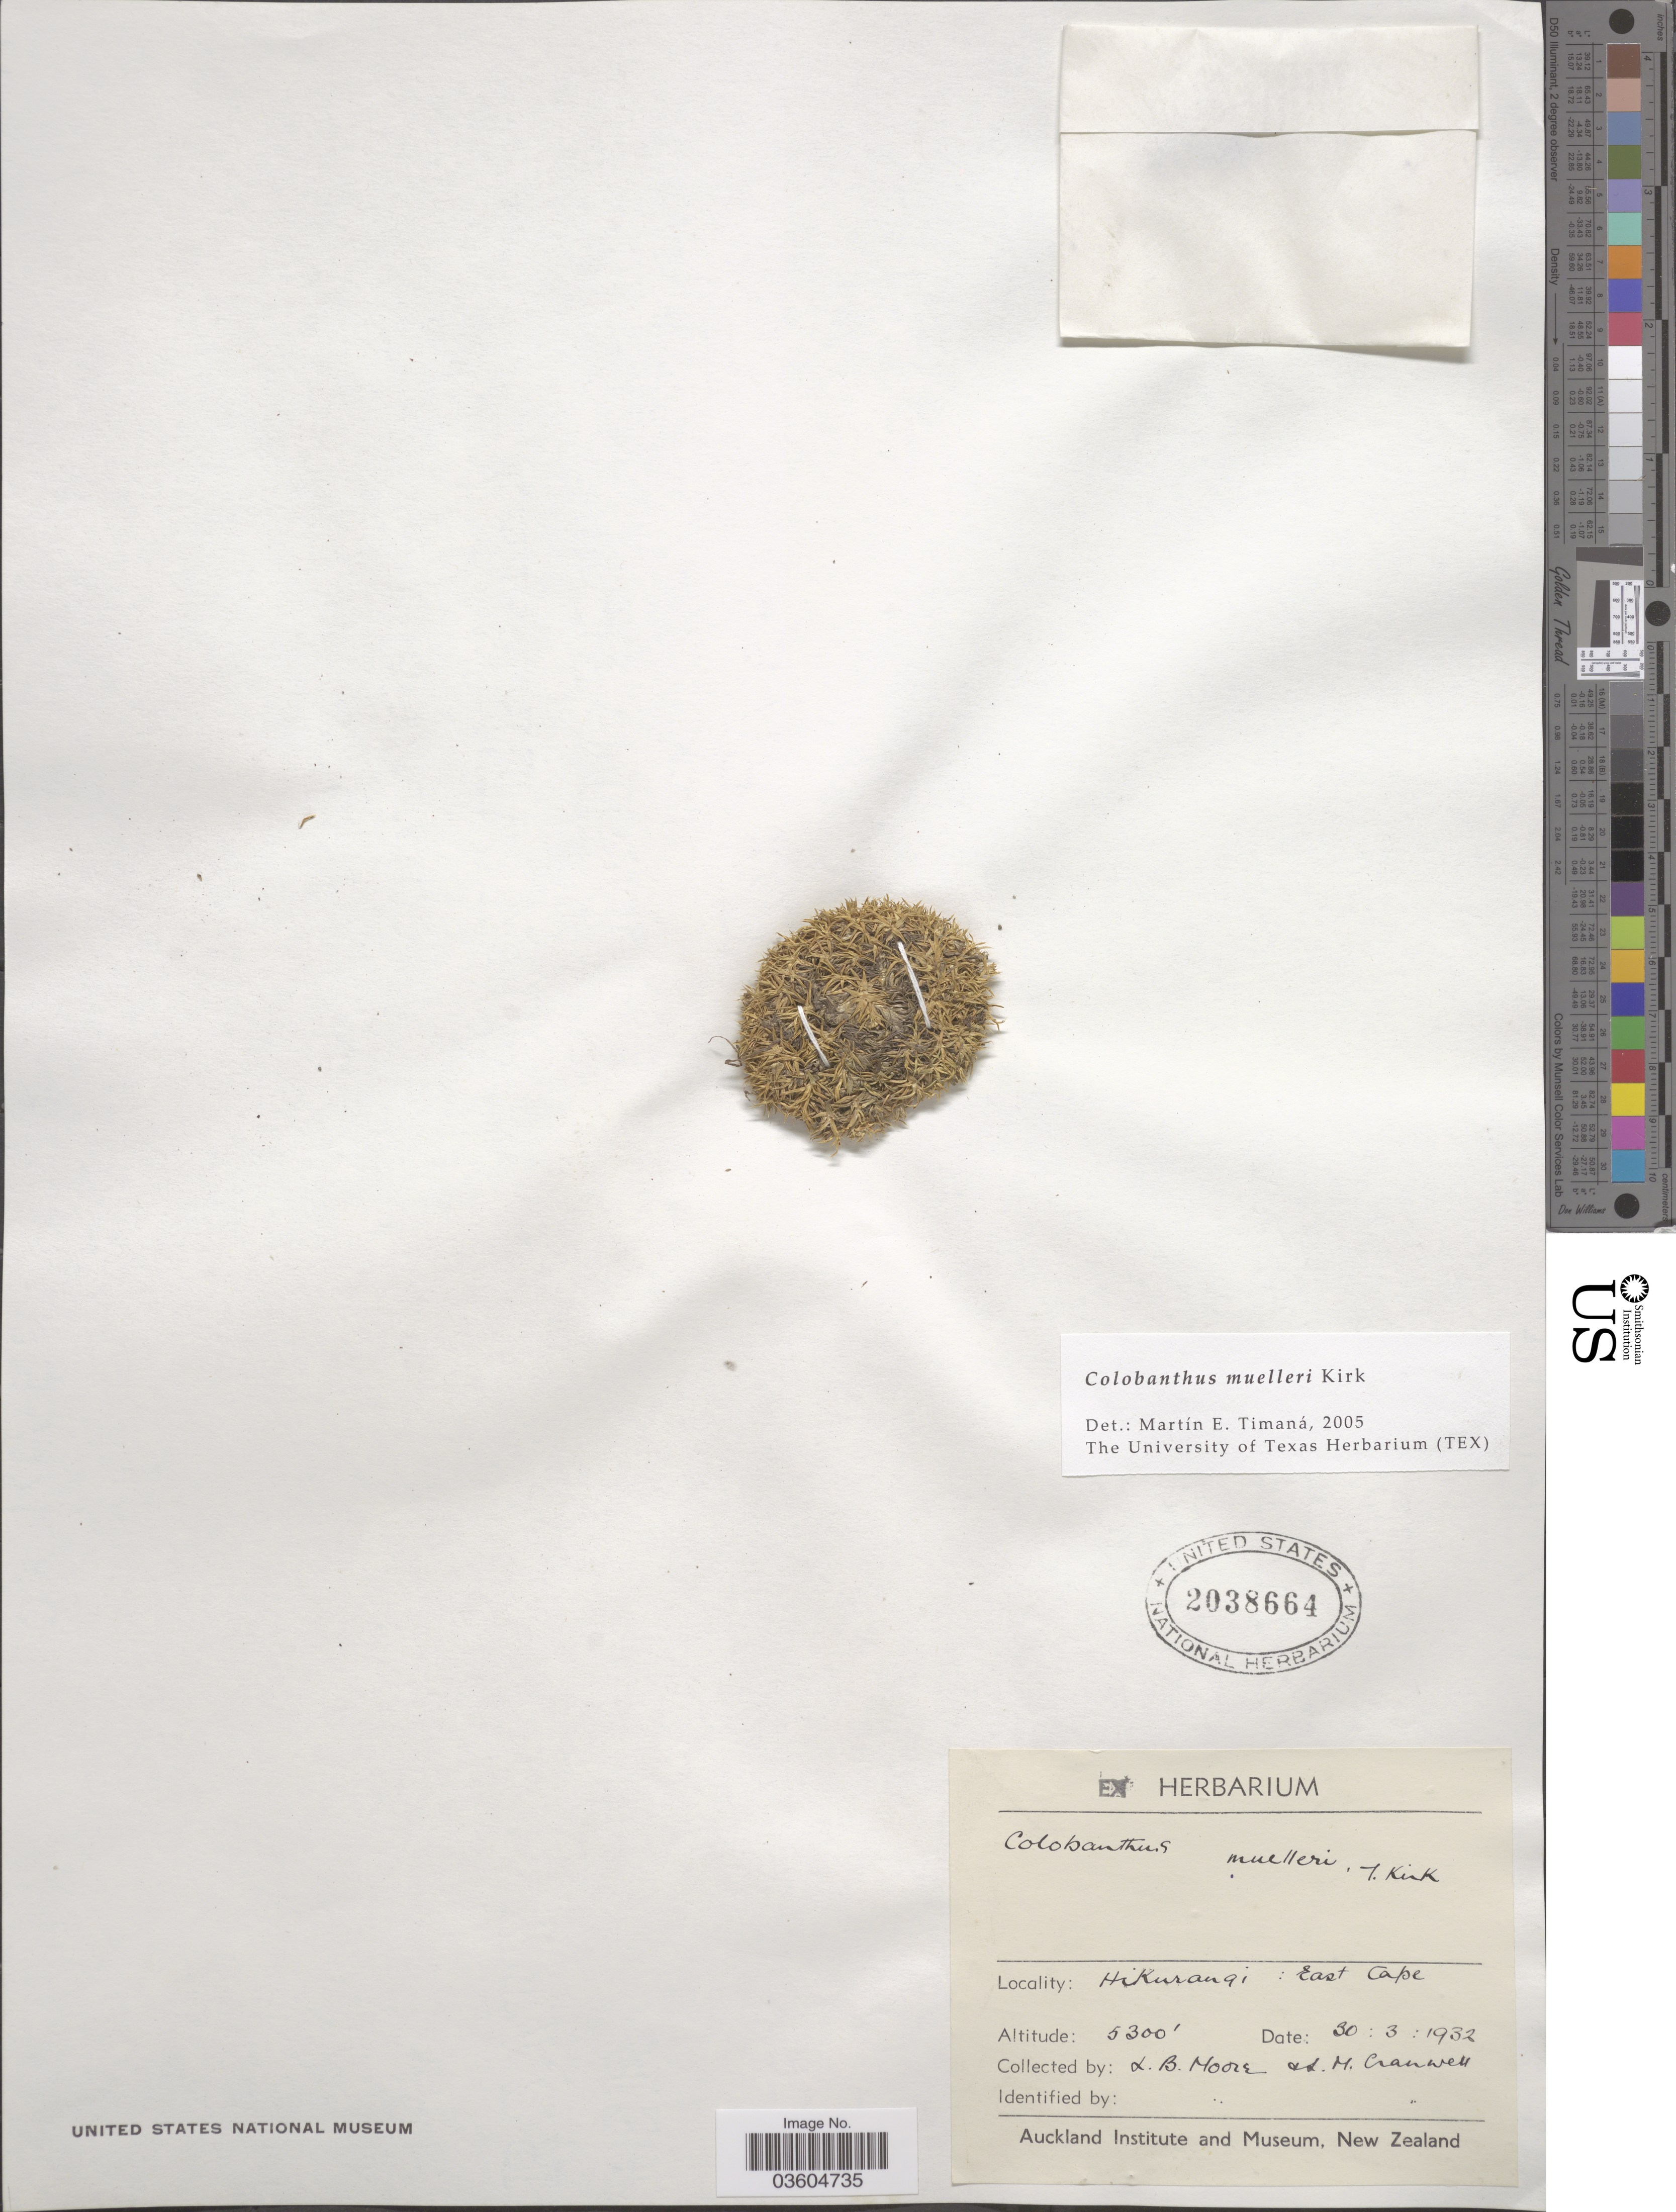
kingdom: Plantae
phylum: Tracheophyta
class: Magnoliopsida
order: Caryophyllales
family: Caryophyllaceae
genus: Colobanthus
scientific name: Colobanthus muelleri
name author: Kirk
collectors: L. Moore & M. Cranwell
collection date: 1932-03-30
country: New Zealand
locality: Hikurangi: East Cape.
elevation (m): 1615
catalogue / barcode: US 2038664